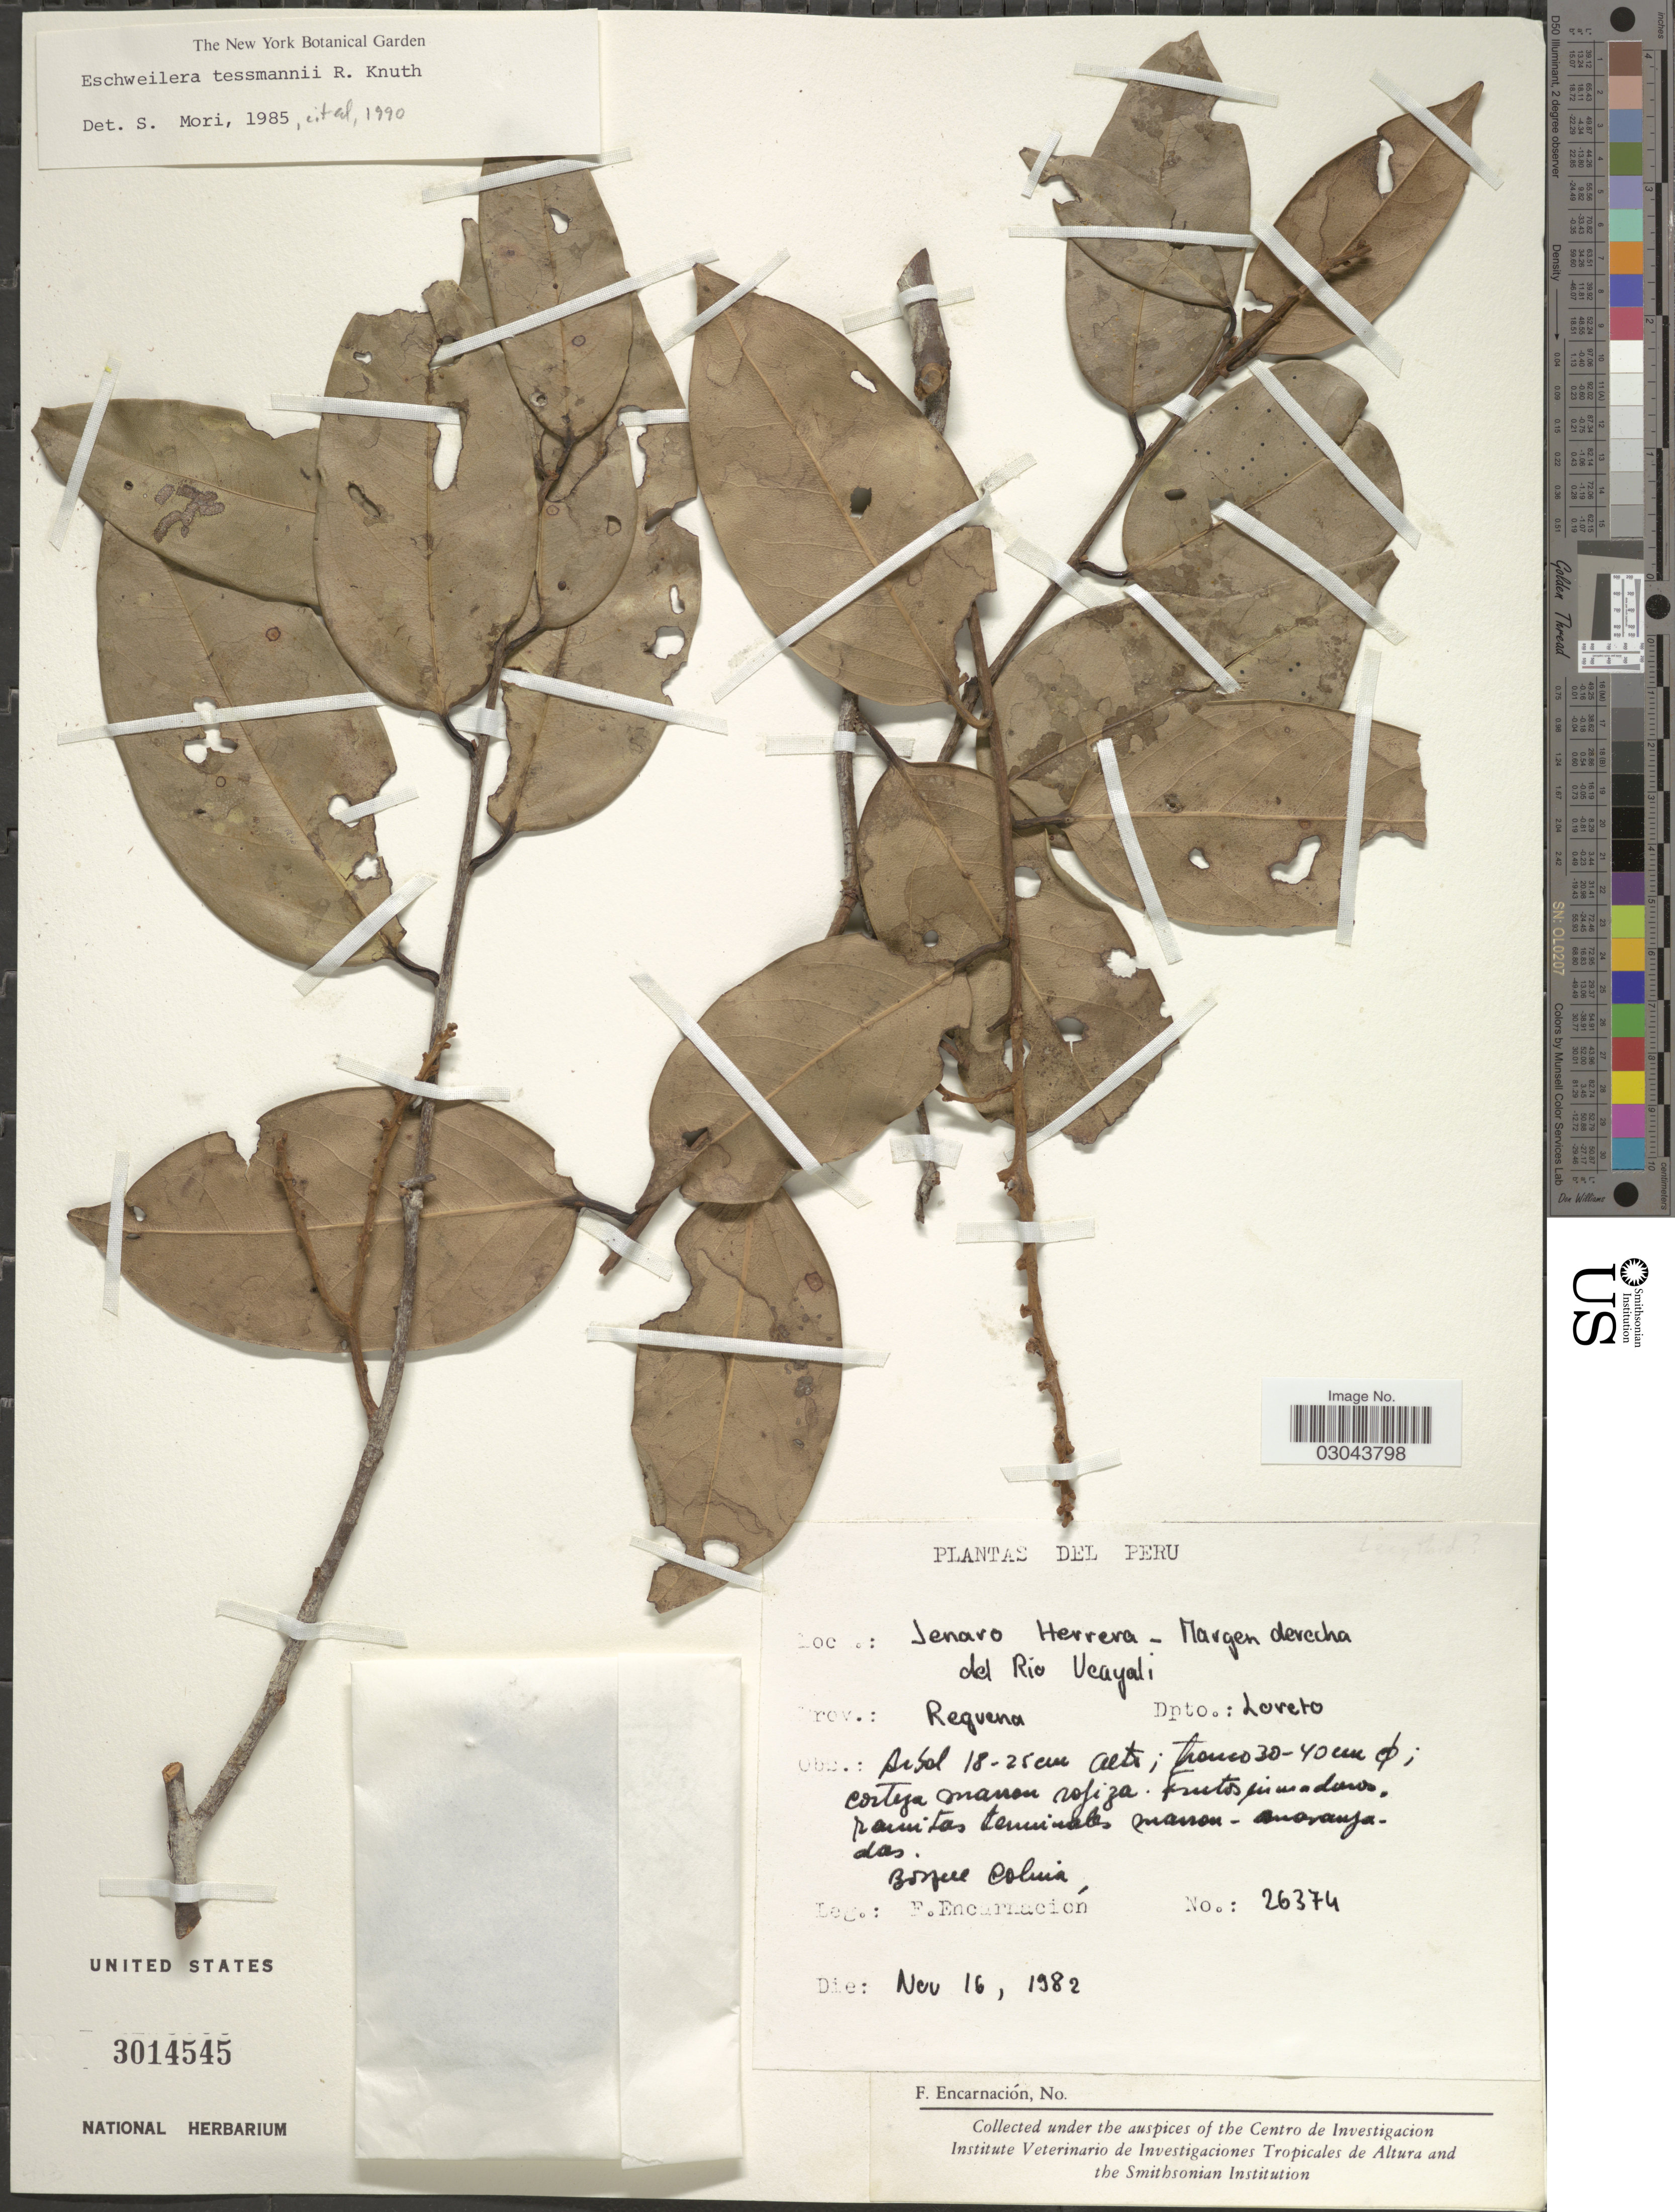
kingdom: Plantae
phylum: Tracheophyta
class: Magnoliopsida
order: Ericales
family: Lecythidaceae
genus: Eschweilera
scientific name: Eschweilera tessmannii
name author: R. Knuth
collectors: F. Encarnación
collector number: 26374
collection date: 1982-11-16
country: Peru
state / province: Loreto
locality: Jenaro Herrera - Margen derecha del Rio Ucayali. Prov.: Requena. Dpto.: Loreto.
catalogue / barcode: US 3014545